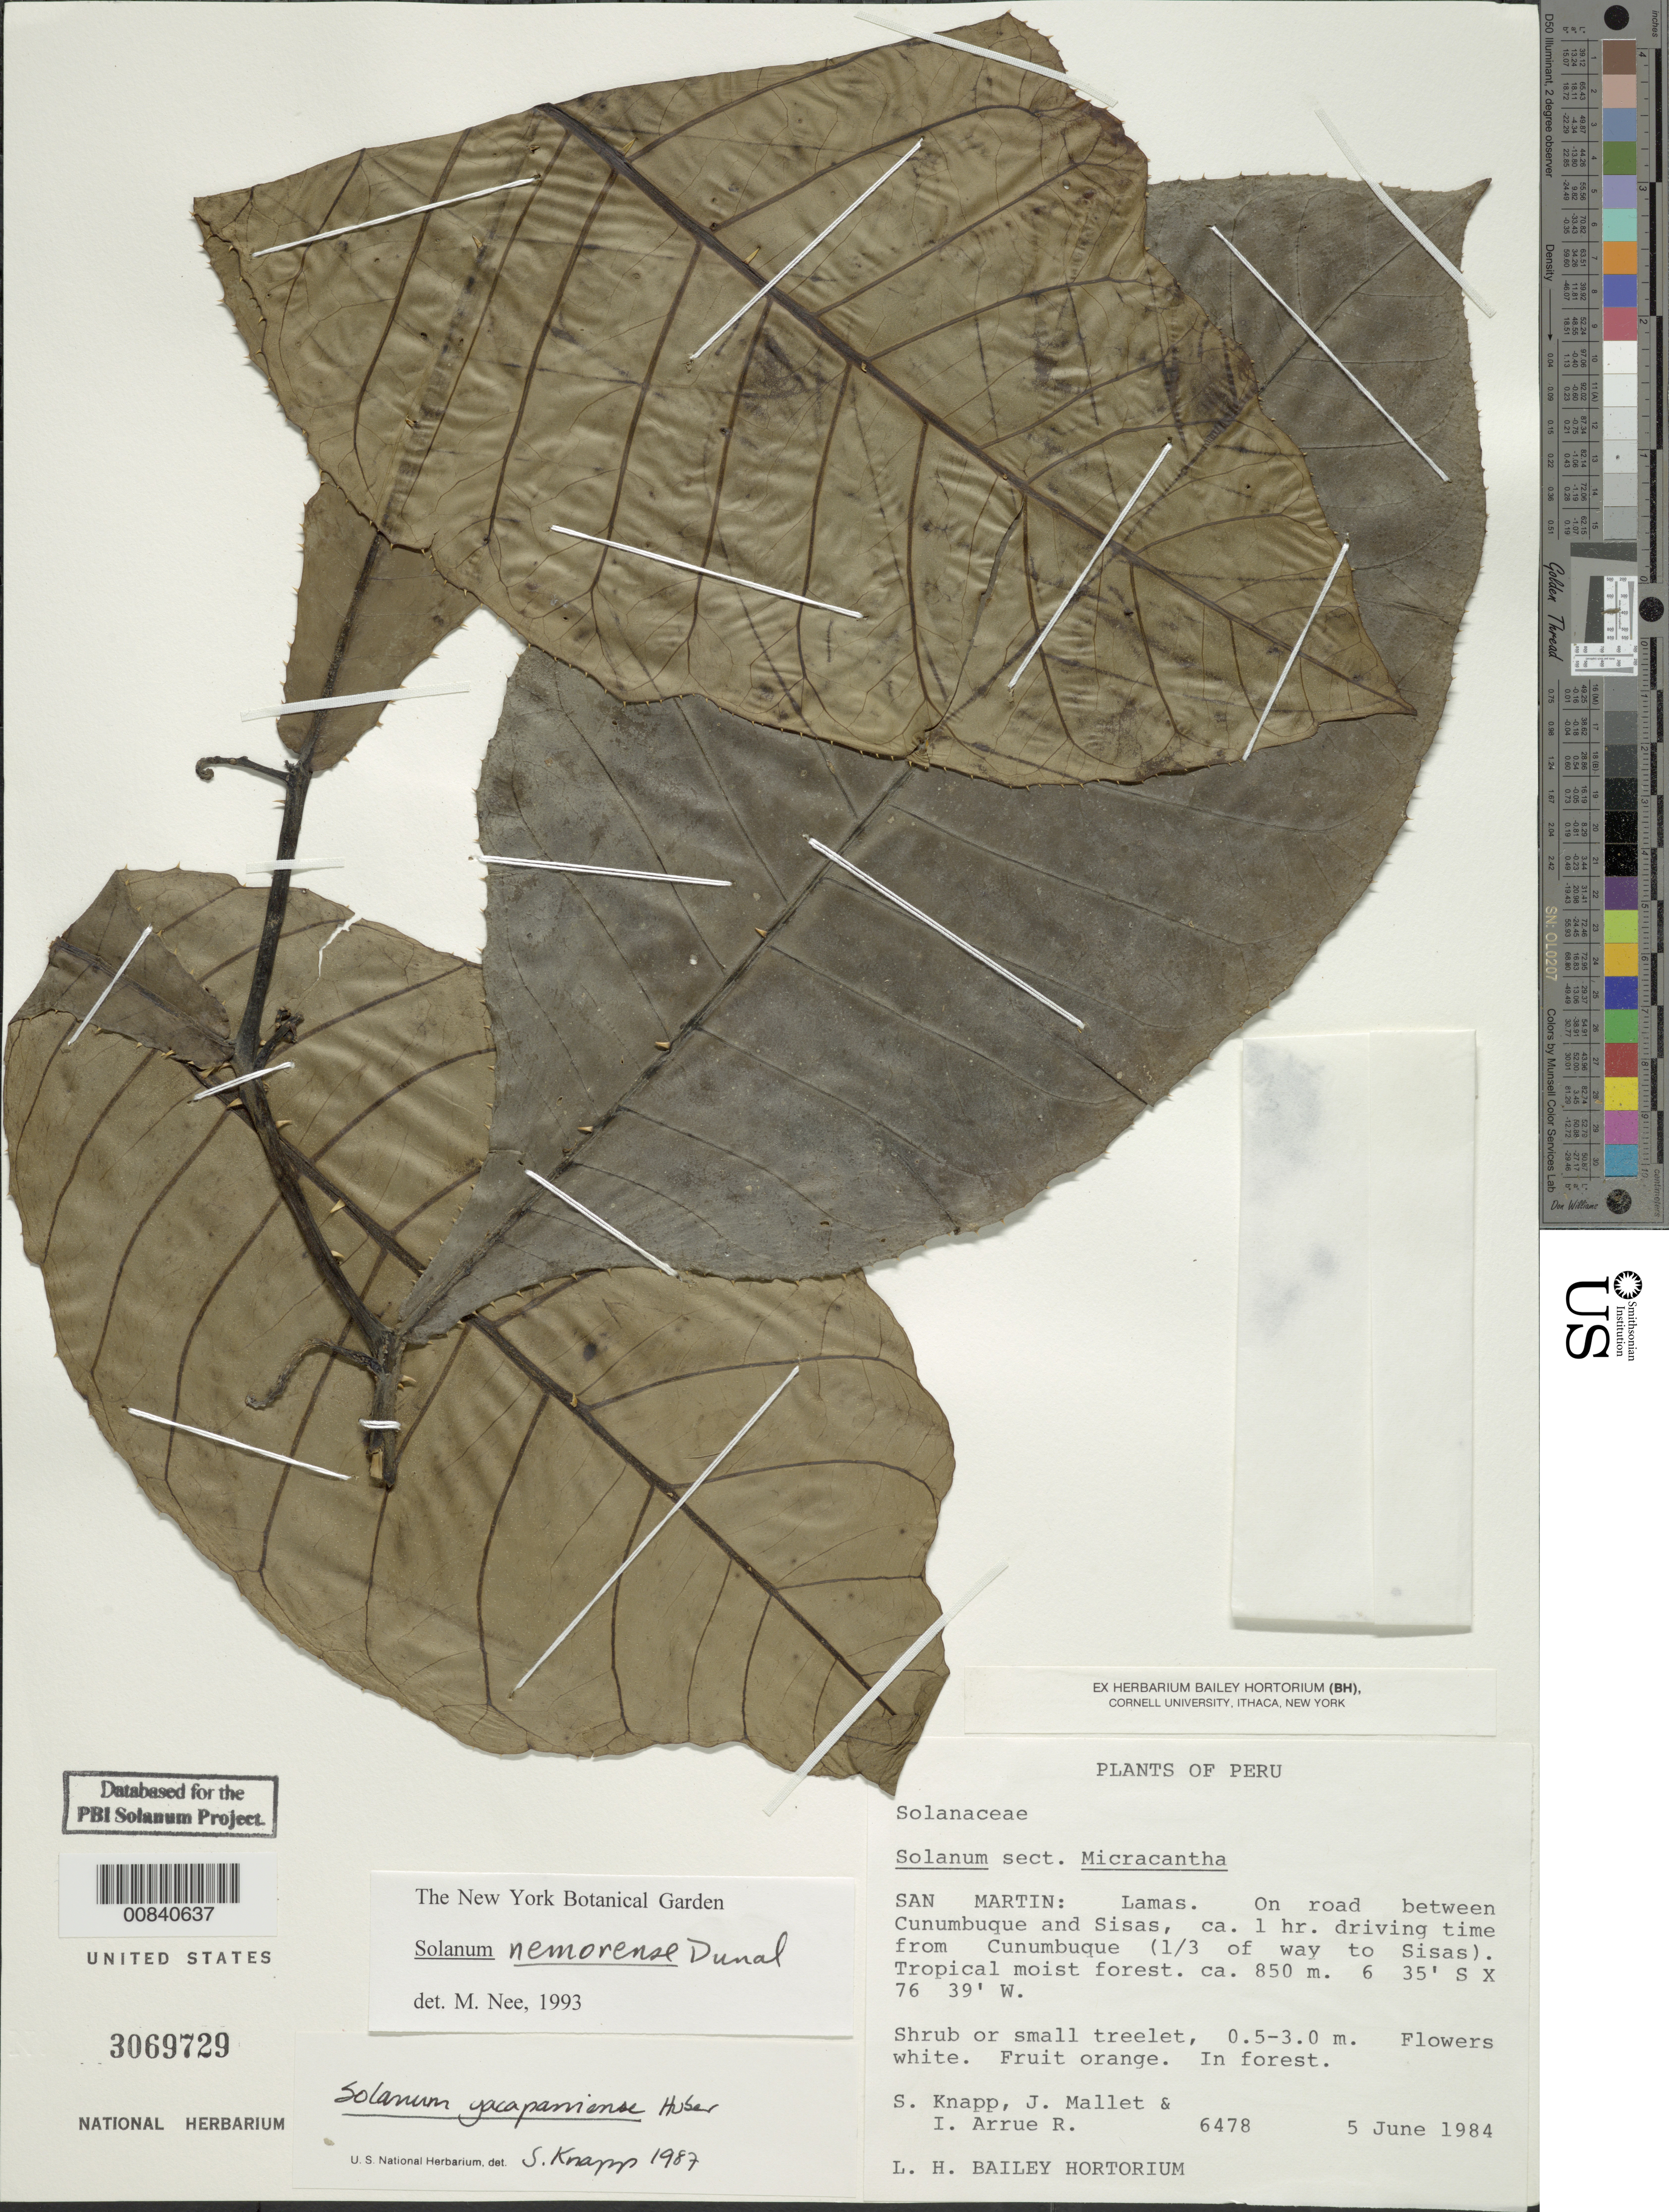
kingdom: Plantae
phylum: Tracheophyta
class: Magnoliopsida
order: Solanales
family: Solanaceae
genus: Solanum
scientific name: Solanum nemorense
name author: Dunal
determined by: Clark, J. L., (SEL), The Marie Selby Botanical Garden (UNITED STATES)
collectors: S. Knapp, J. Mallet & I. Arrue R.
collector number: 6478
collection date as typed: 5 Jun 1984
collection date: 1984-06-05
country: Peru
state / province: San Martín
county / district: Lamas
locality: On road between Cunumbuque and Sisas, ca. 1 hr. driving time from Cunumbuque (1/3 of way to Sisas).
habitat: Tropical moist forest.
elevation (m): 850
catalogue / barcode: US 3069729